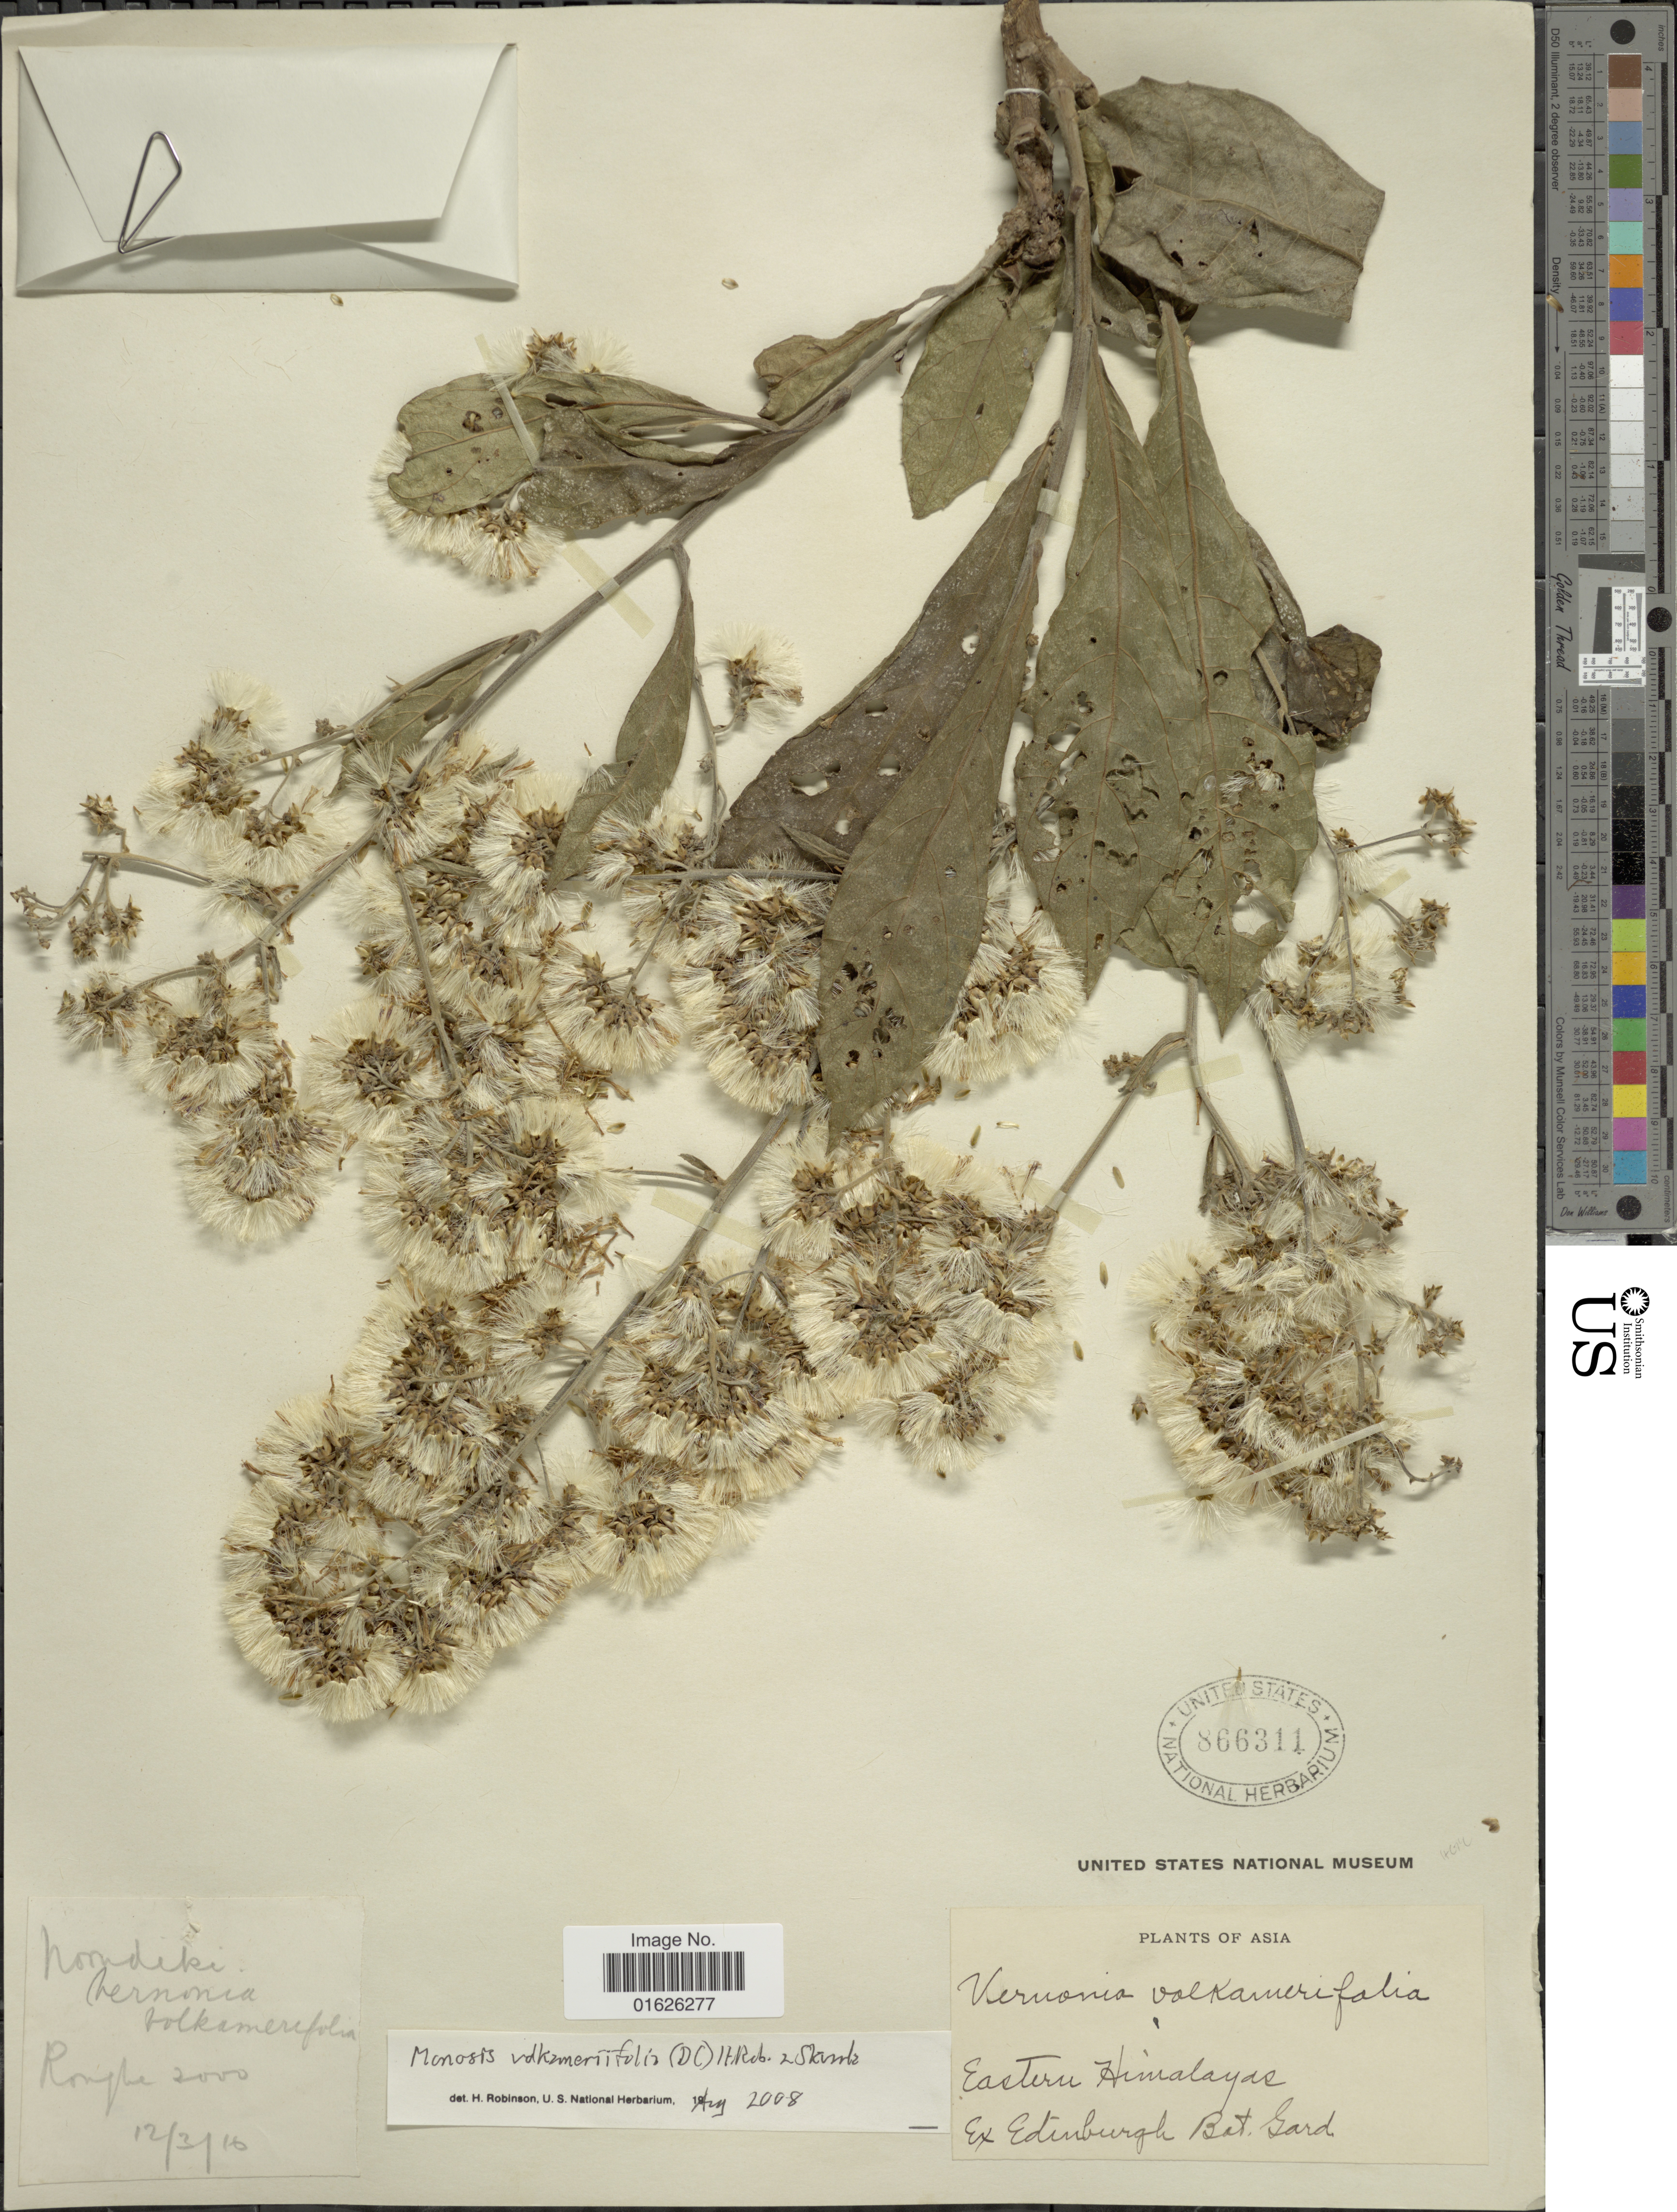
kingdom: Plantae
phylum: Tracheophyta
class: Magnoliopsida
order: Asterales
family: Asteraceae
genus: Monosis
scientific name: Monosis volkameriifolia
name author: (DC.) H. Rob. & Skvarla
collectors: Edinburg Bot. Gard.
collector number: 2000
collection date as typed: Transcribed d/m/y: 12/3/10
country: China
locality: Asia, Eastern Himalayas, Ronghe. [interpreted]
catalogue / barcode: US 866311